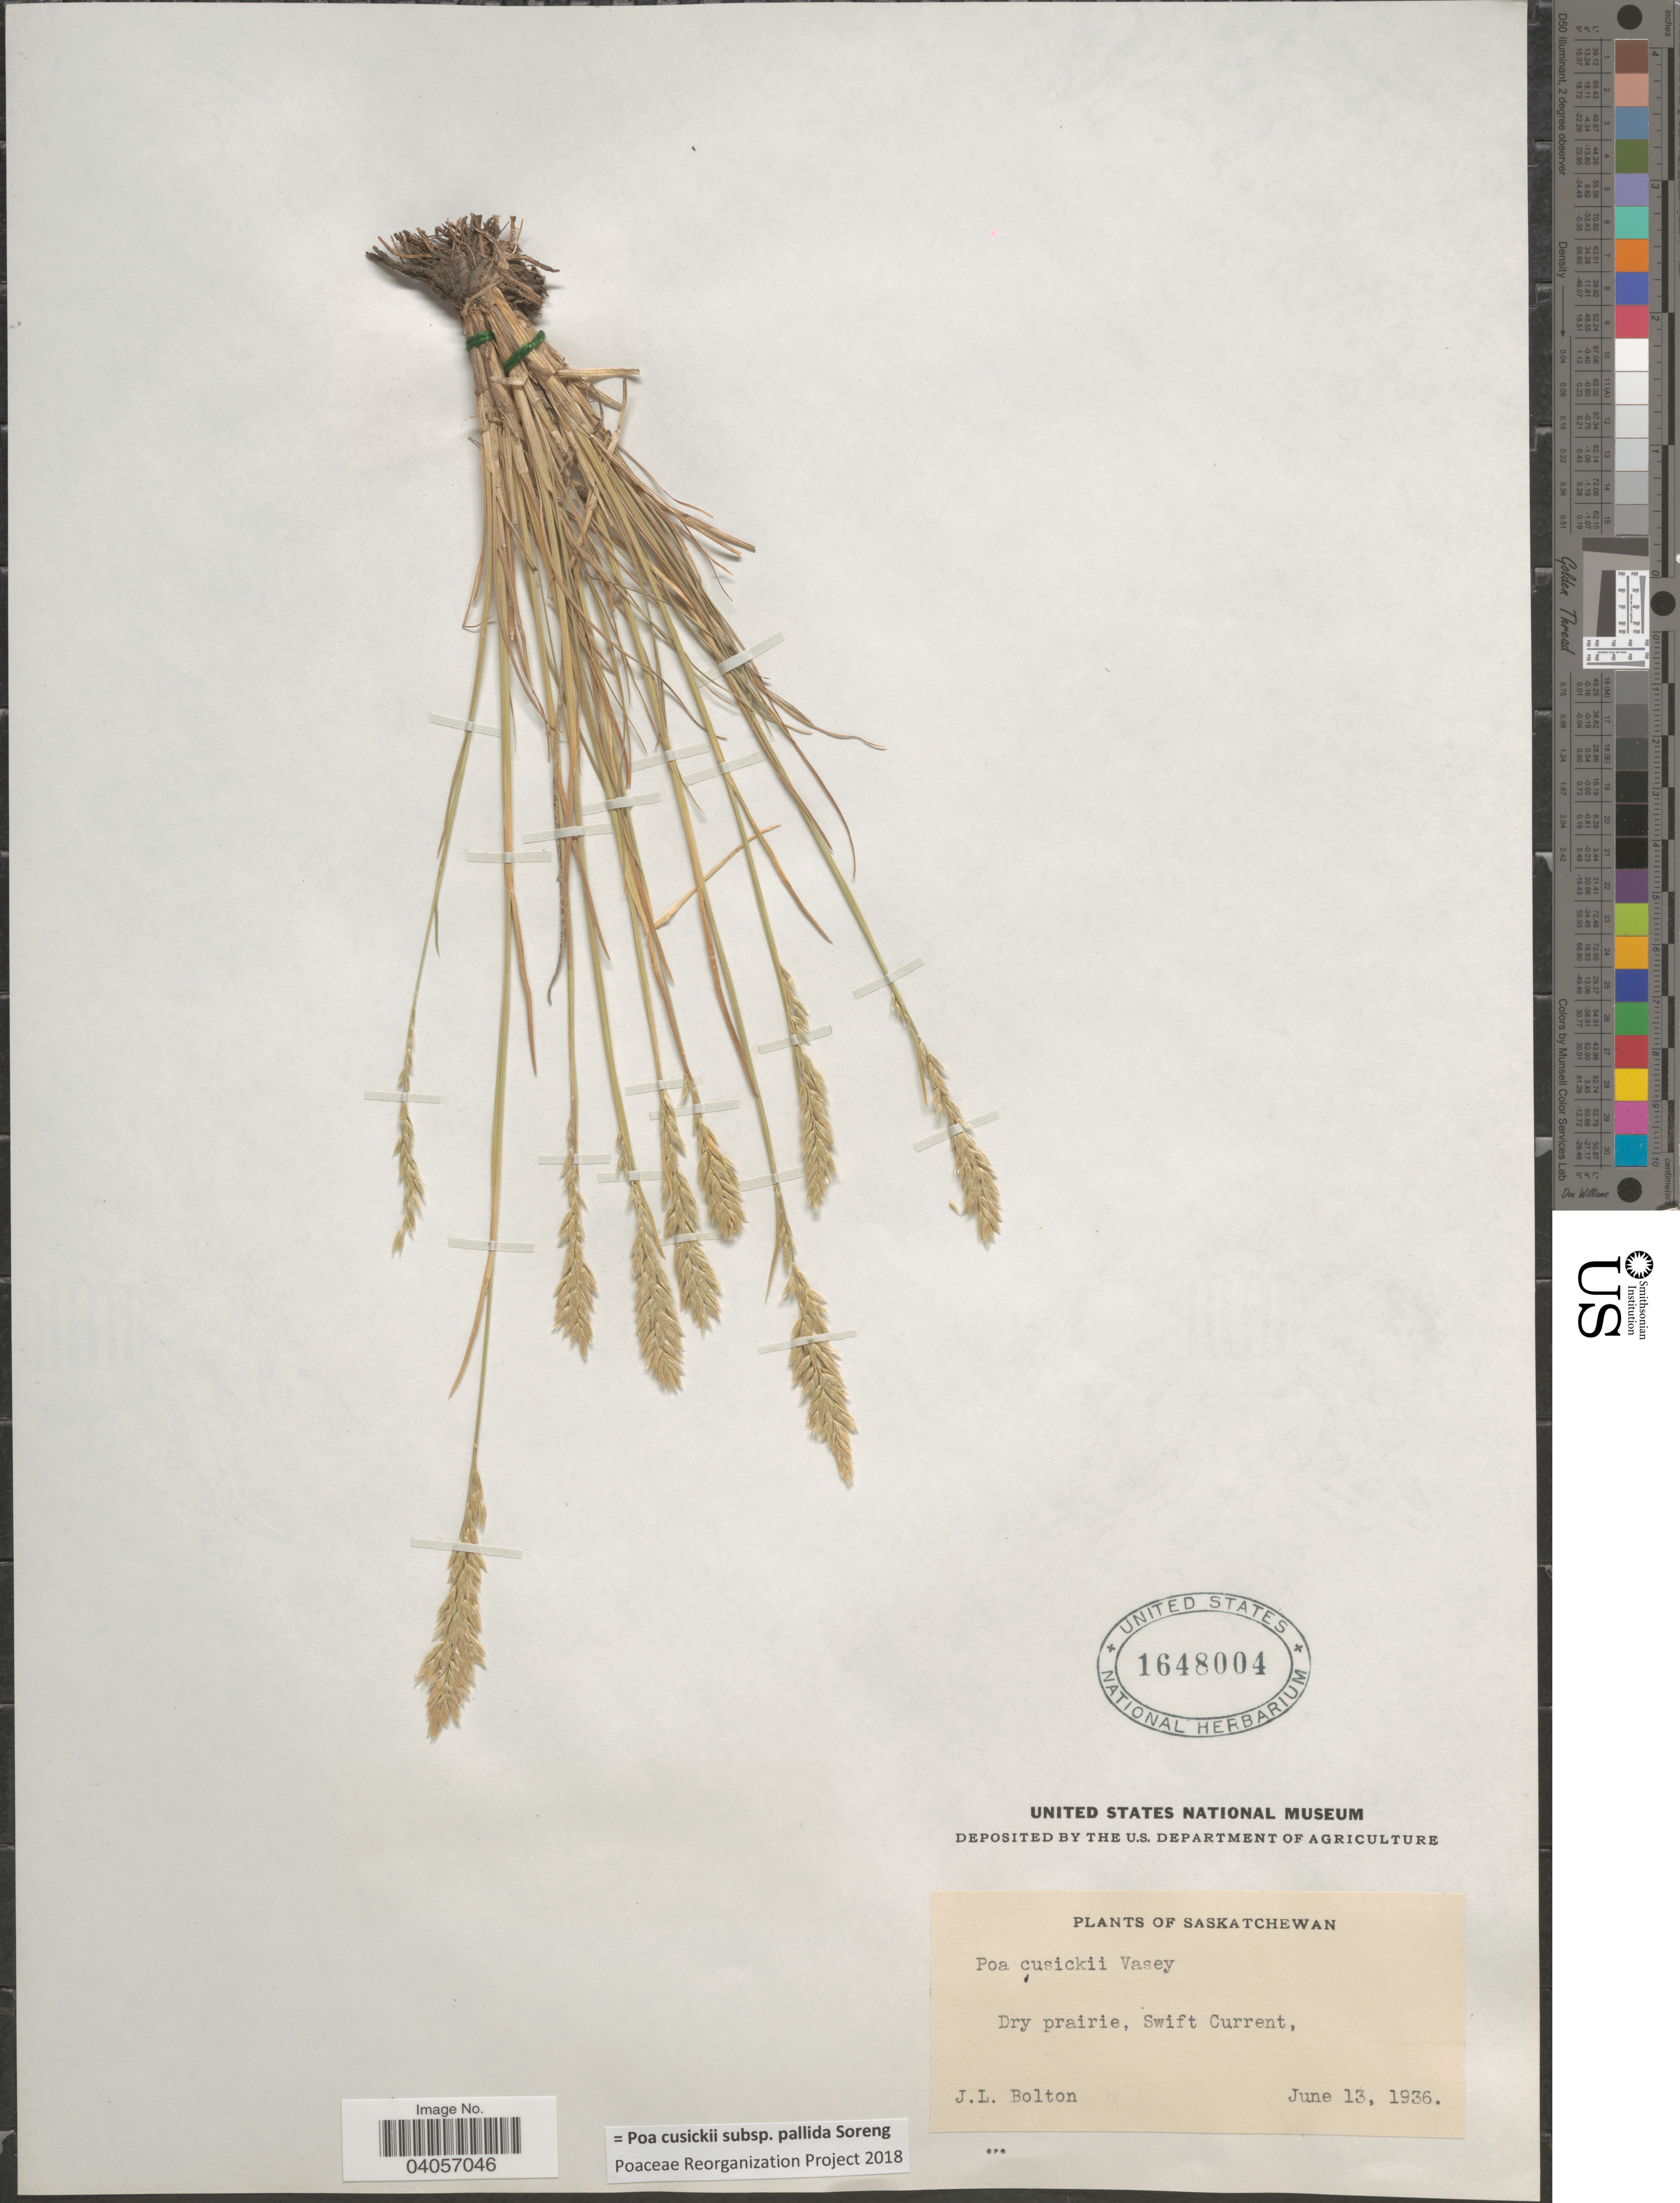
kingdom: Plantae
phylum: Tracheophyta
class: Liliopsida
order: Poales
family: Poaceae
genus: Poa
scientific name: Poa cusickii subsp. pallida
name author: Soreng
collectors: J. Bolton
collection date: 1936-06-13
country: Canada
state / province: Saskatchewan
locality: Dry prairie, Swift Current.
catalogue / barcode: US 1648004